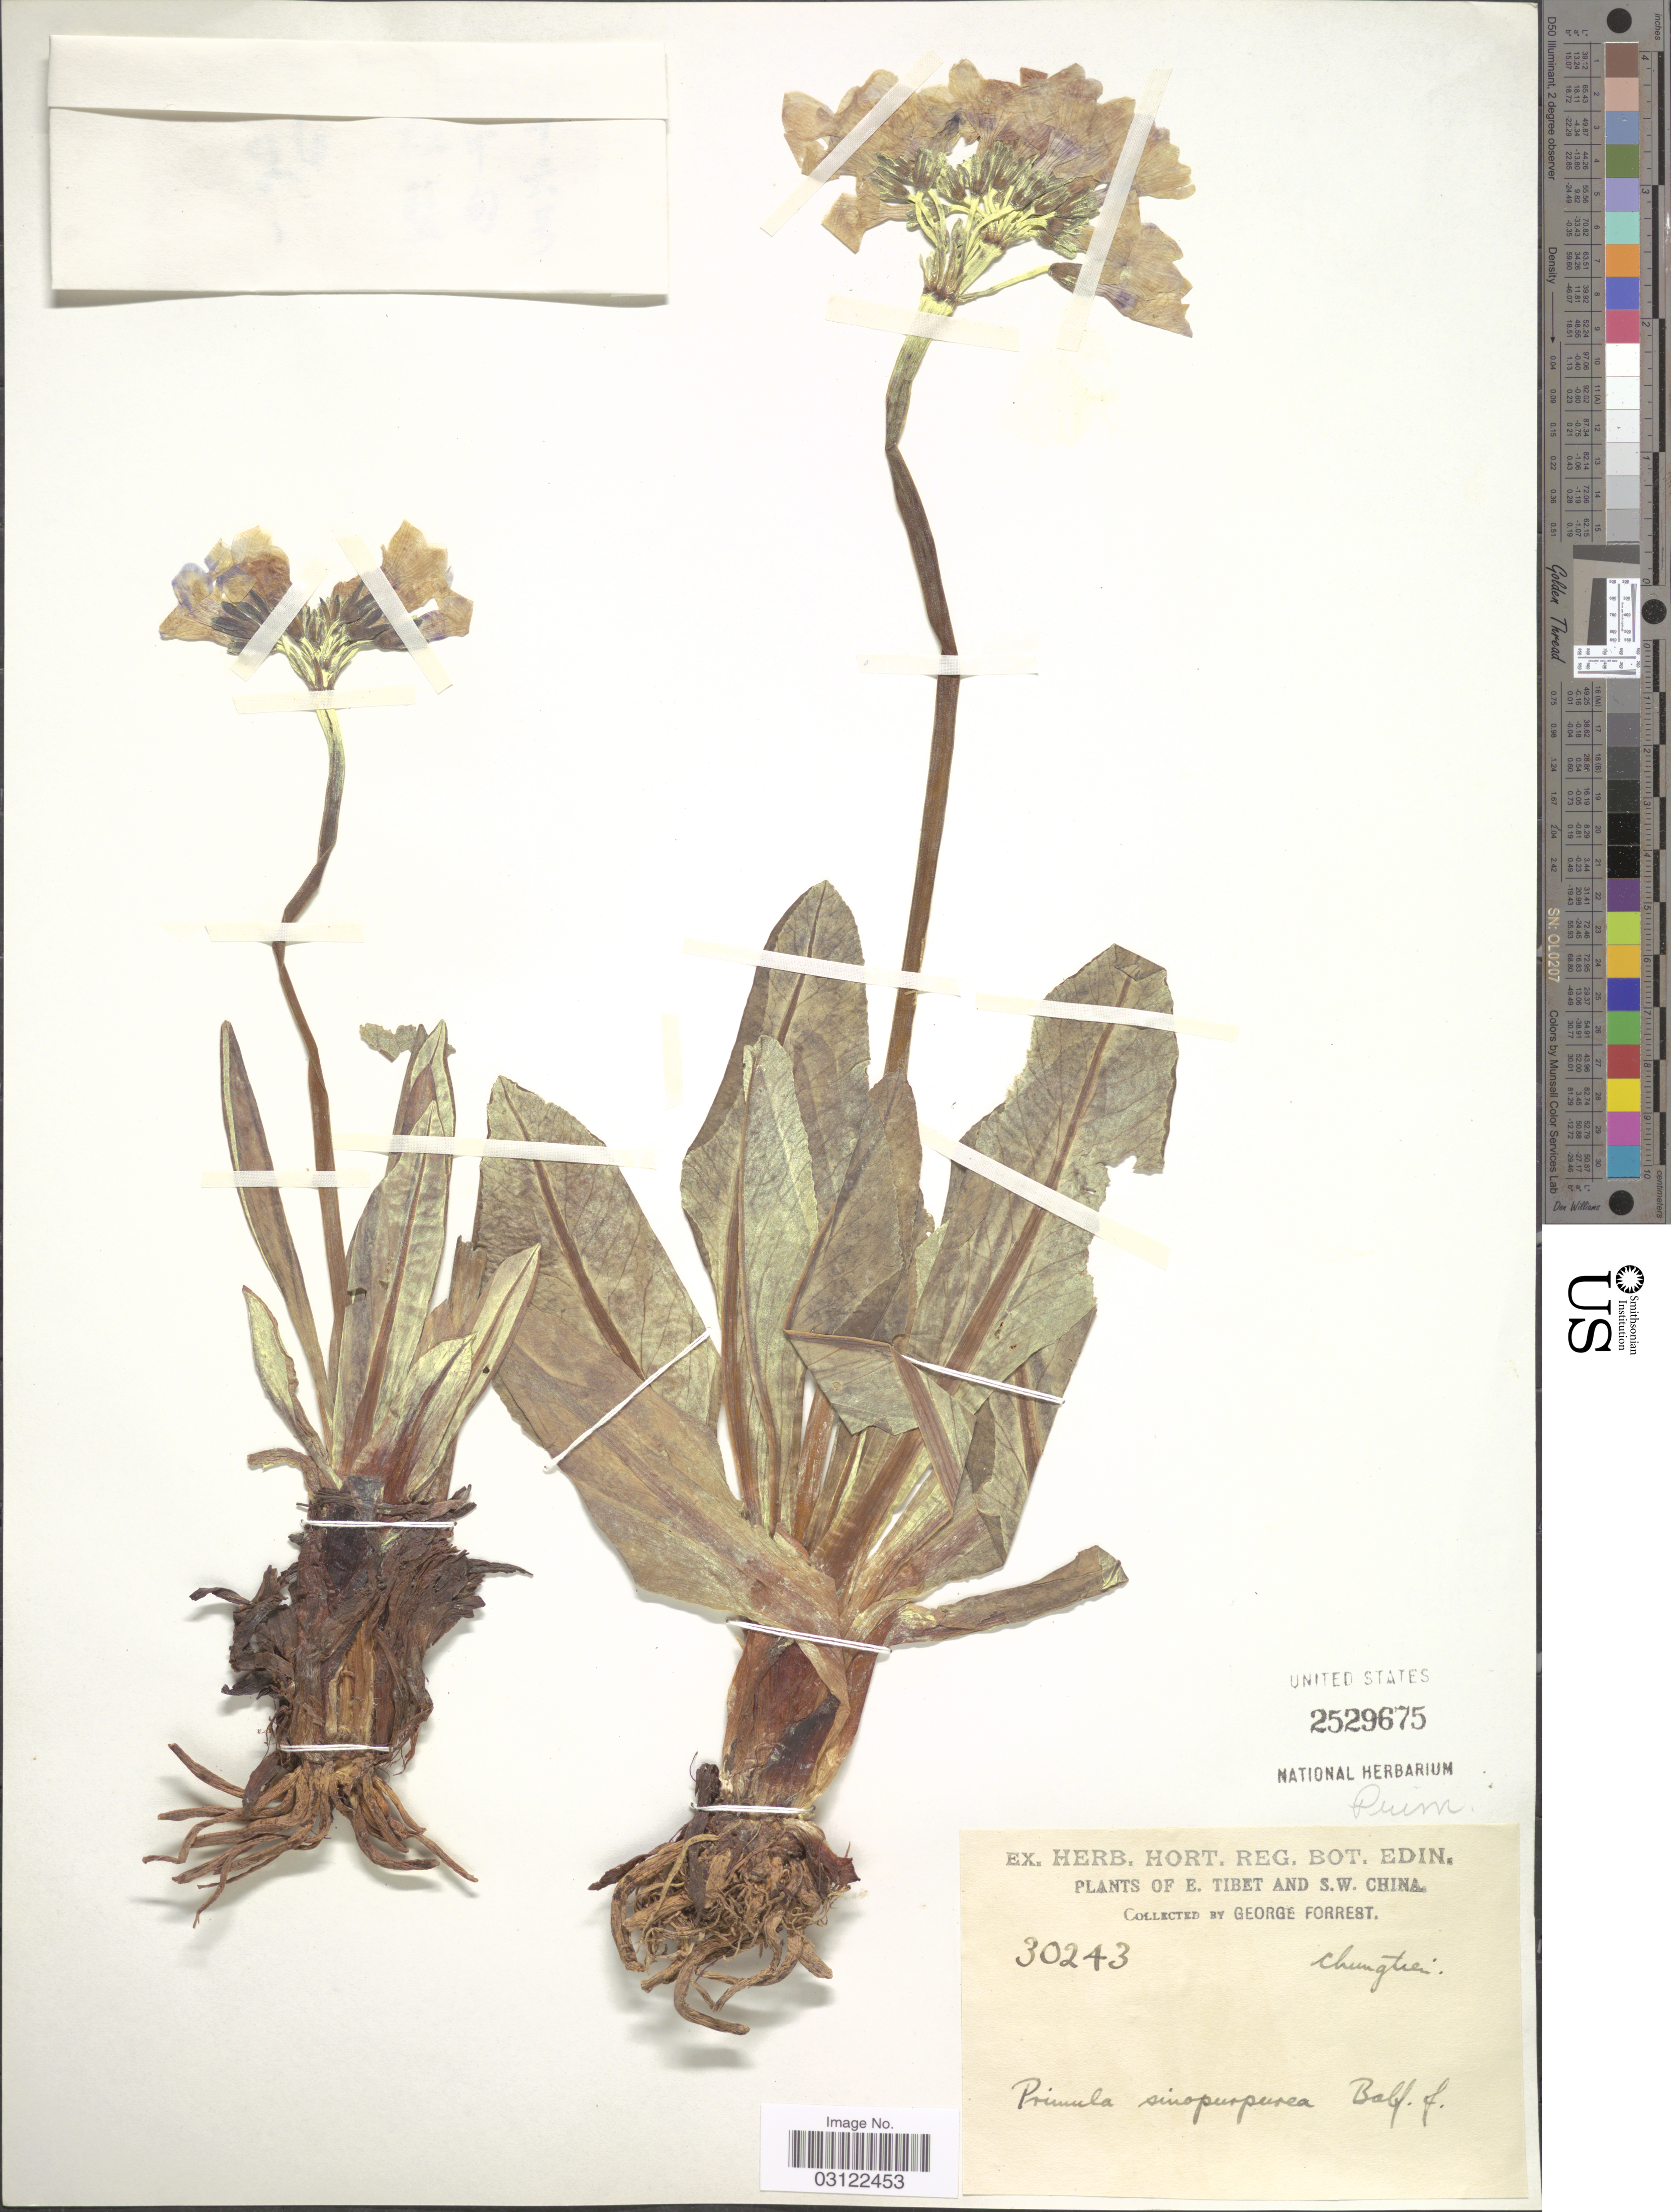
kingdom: Plantae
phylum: Tracheophyta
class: Magnoliopsida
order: Ericales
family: Primulaceae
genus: Primula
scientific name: Primula sinopurpurea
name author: Balf. f. ex Hutch.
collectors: G. Forrest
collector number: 30243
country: China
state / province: Xizang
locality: E. Tibet and S.W. China. Chungtien.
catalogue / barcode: US 2529675